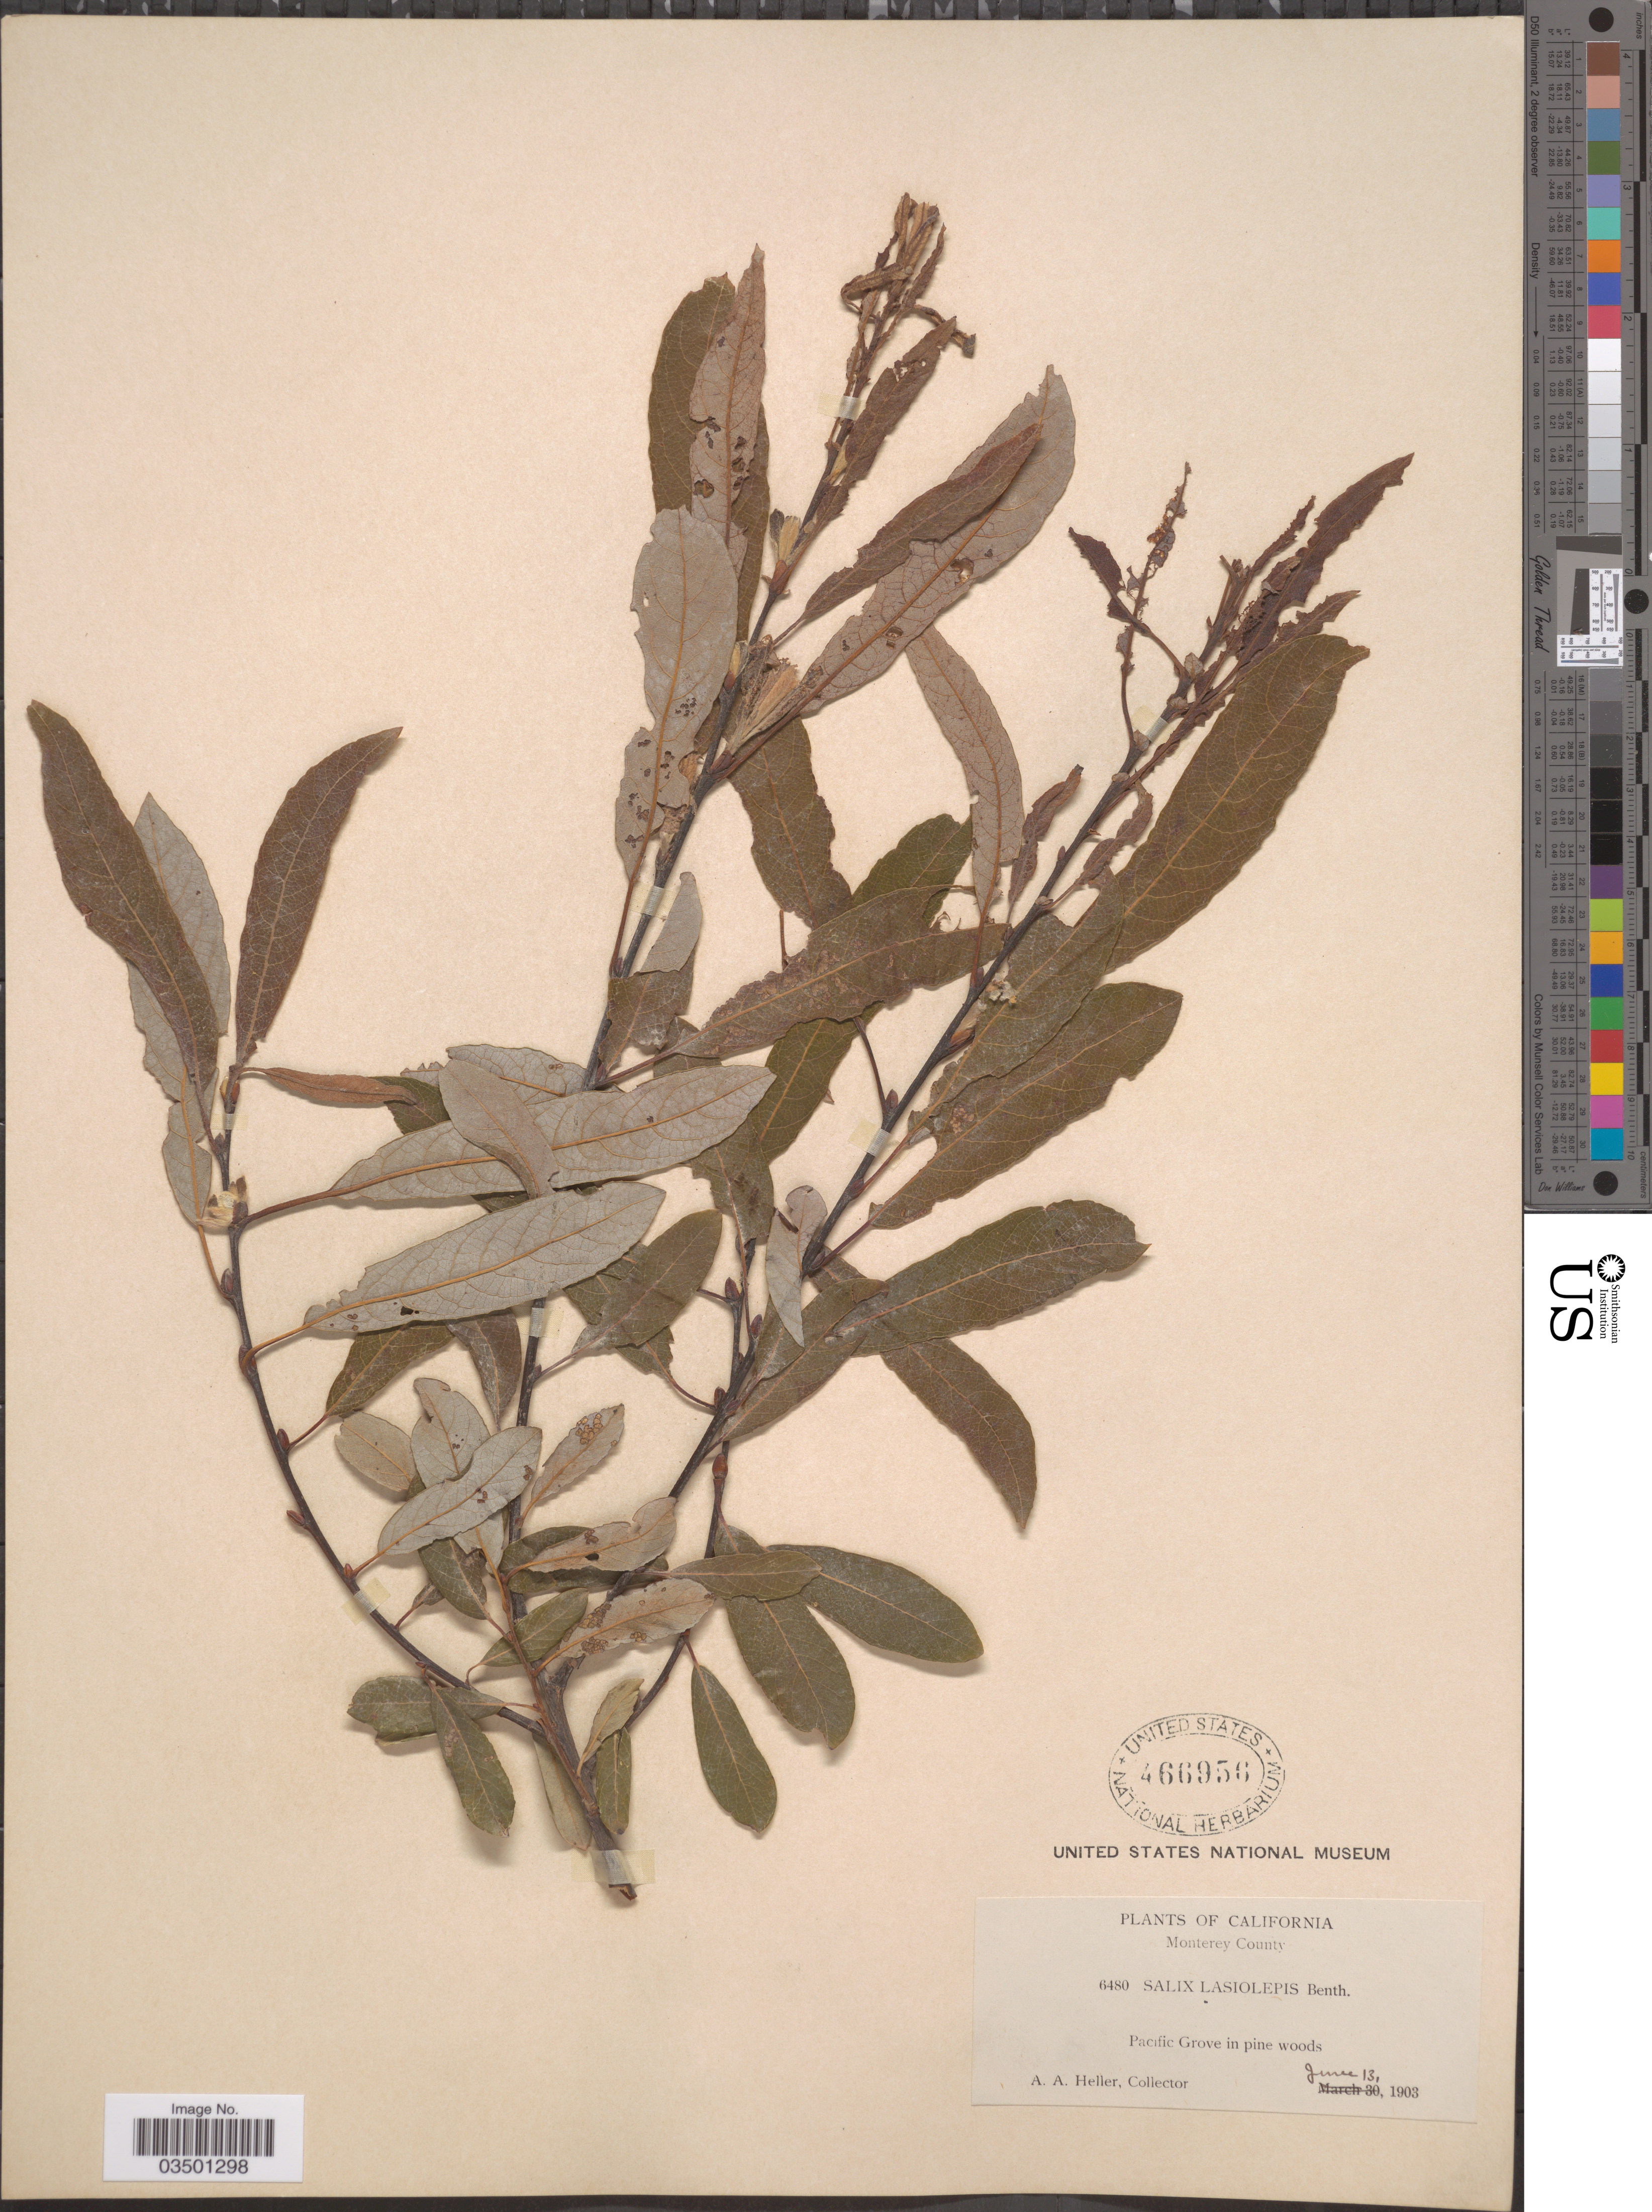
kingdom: Plantae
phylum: Tracheophyta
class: Magnoliopsida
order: Malpighiales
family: Salicaceae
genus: Salix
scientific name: Salix lasiolepis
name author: Benth.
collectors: A. A. Heller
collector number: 6480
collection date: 1903-06-13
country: United States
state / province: California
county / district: Monterey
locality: Monterey County. Pacific Grove in pine woods.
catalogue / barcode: US 466956